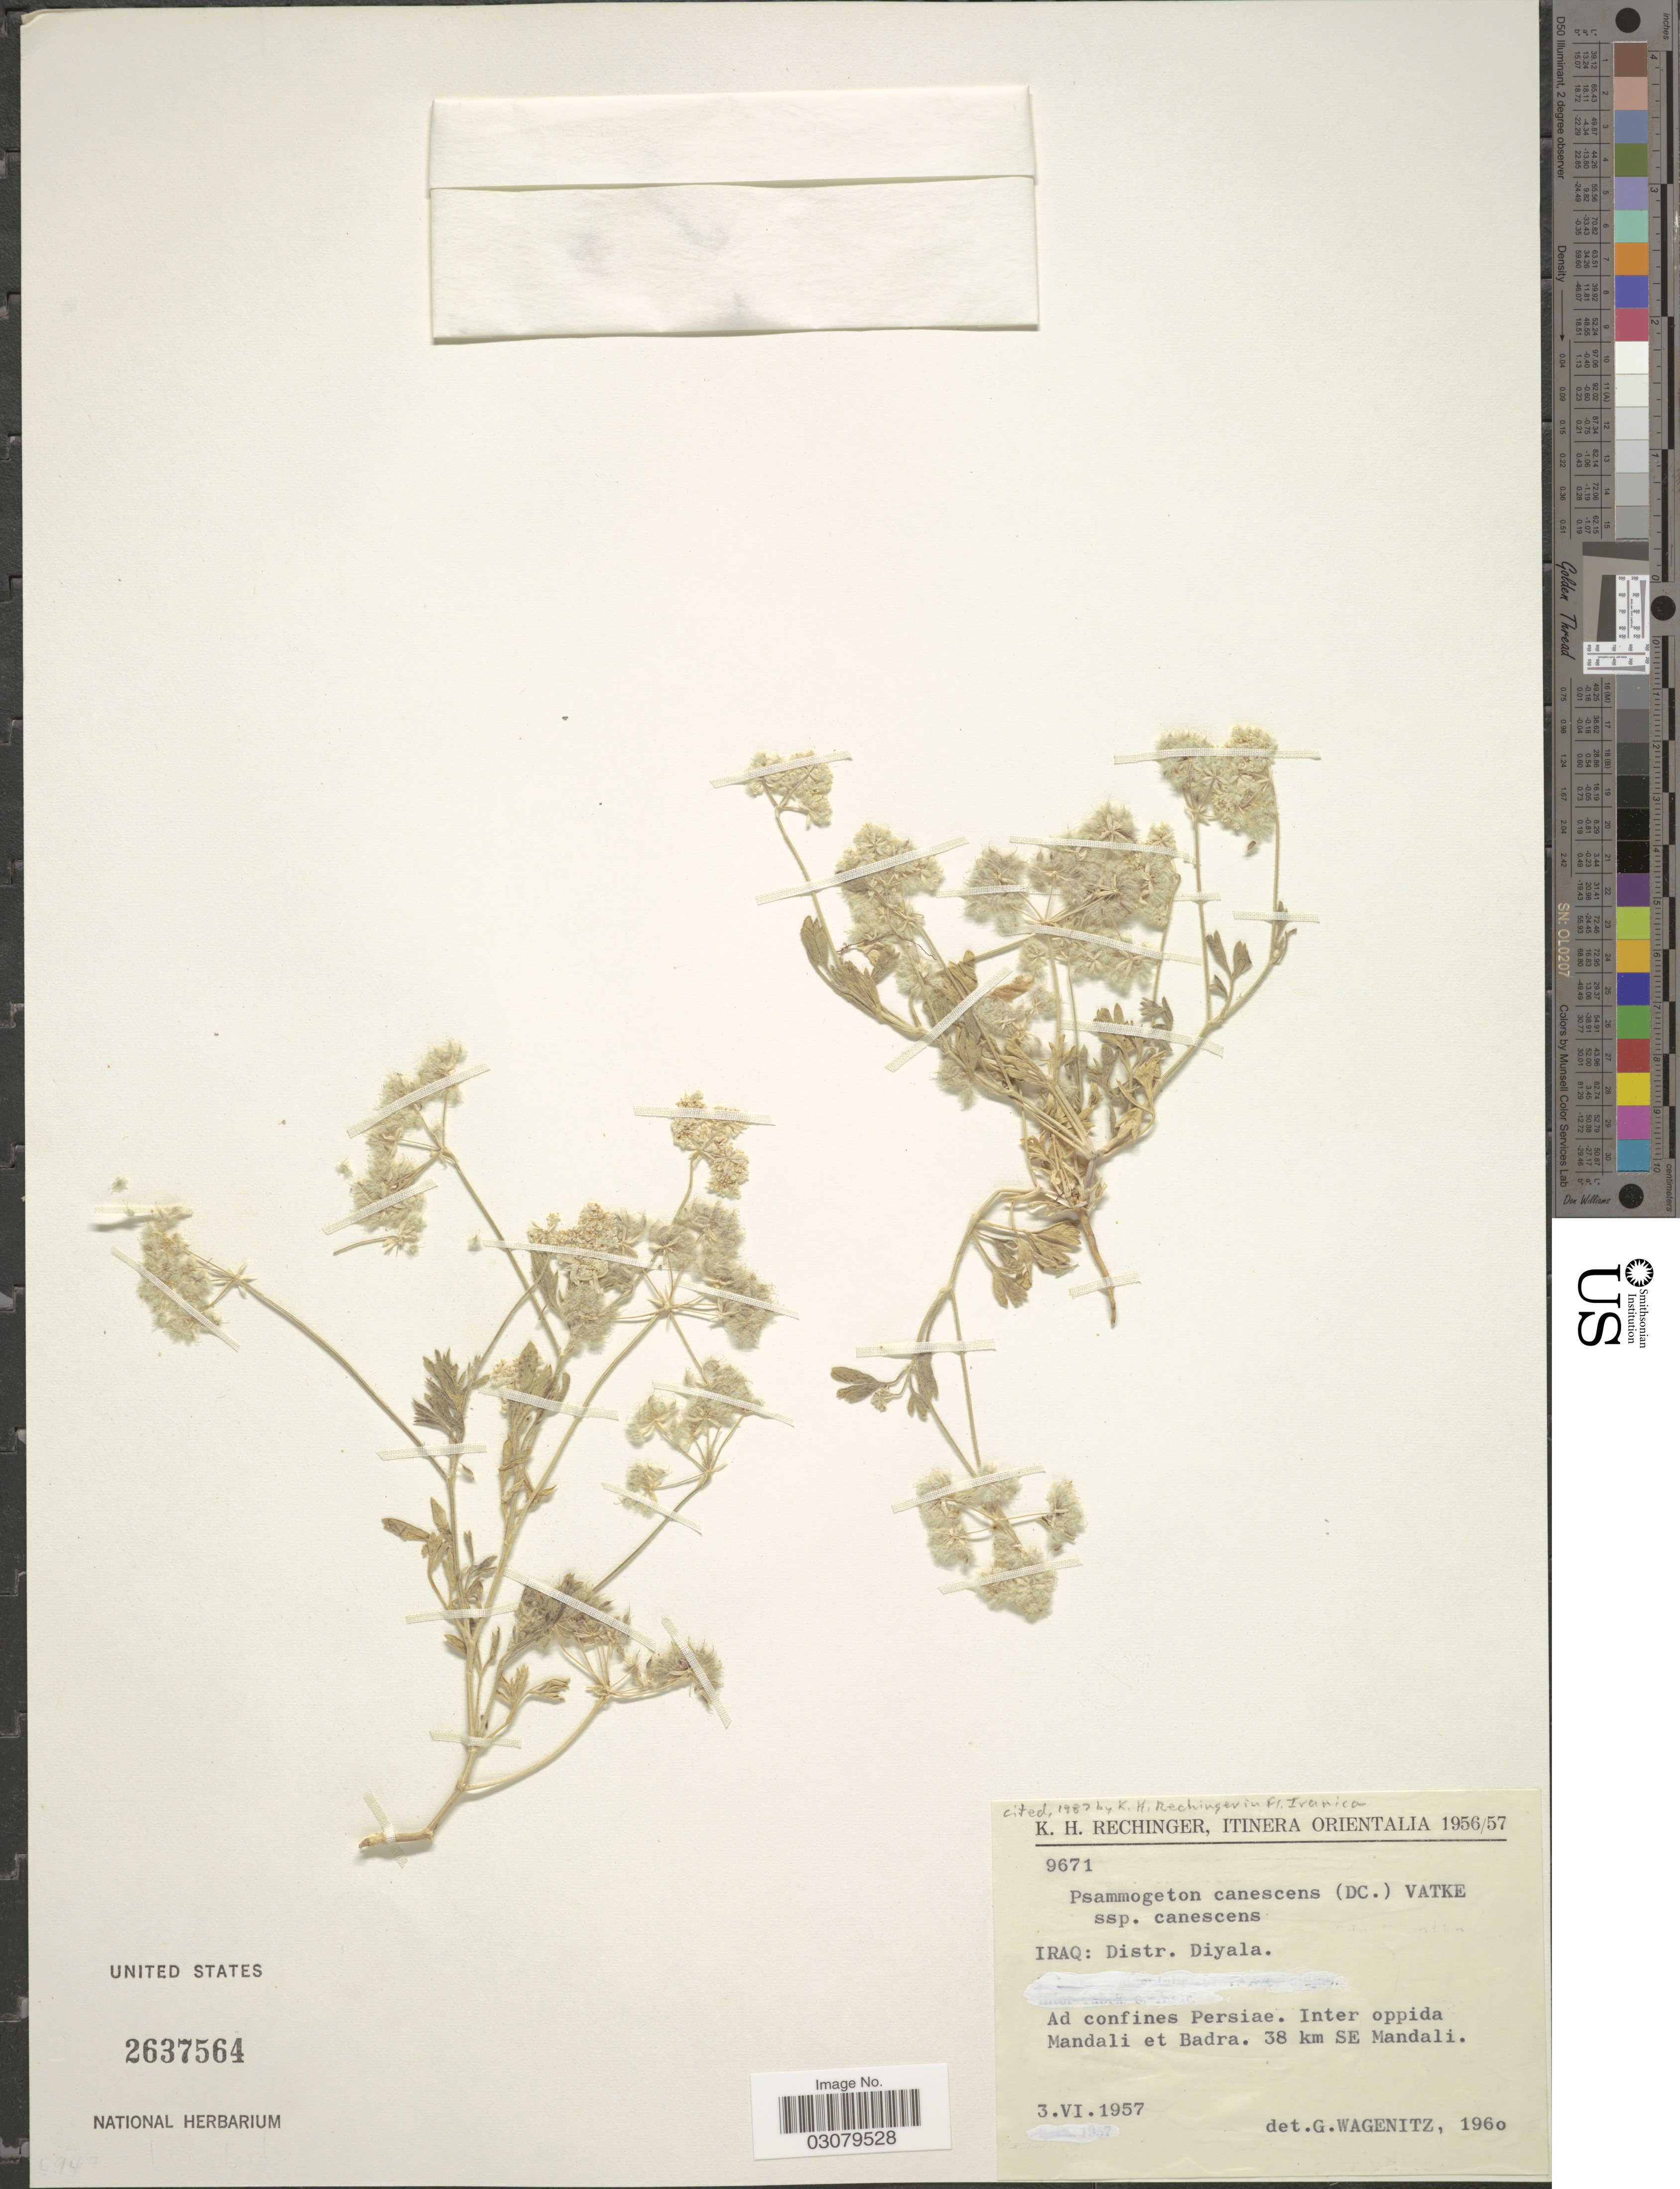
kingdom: Plantae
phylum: Tracheophyta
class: Magnoliopsida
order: Apiales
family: Apiaceae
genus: Psammogeton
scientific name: Psammogeton canescens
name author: Vatke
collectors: K. H. Rechinger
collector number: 9671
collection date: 1957-06-03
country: Iraq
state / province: Diyala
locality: Orientalia. Ad confines Persiae, Inter opida Mandali et Badra. 38 km SE Mandali.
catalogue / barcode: US 2637564